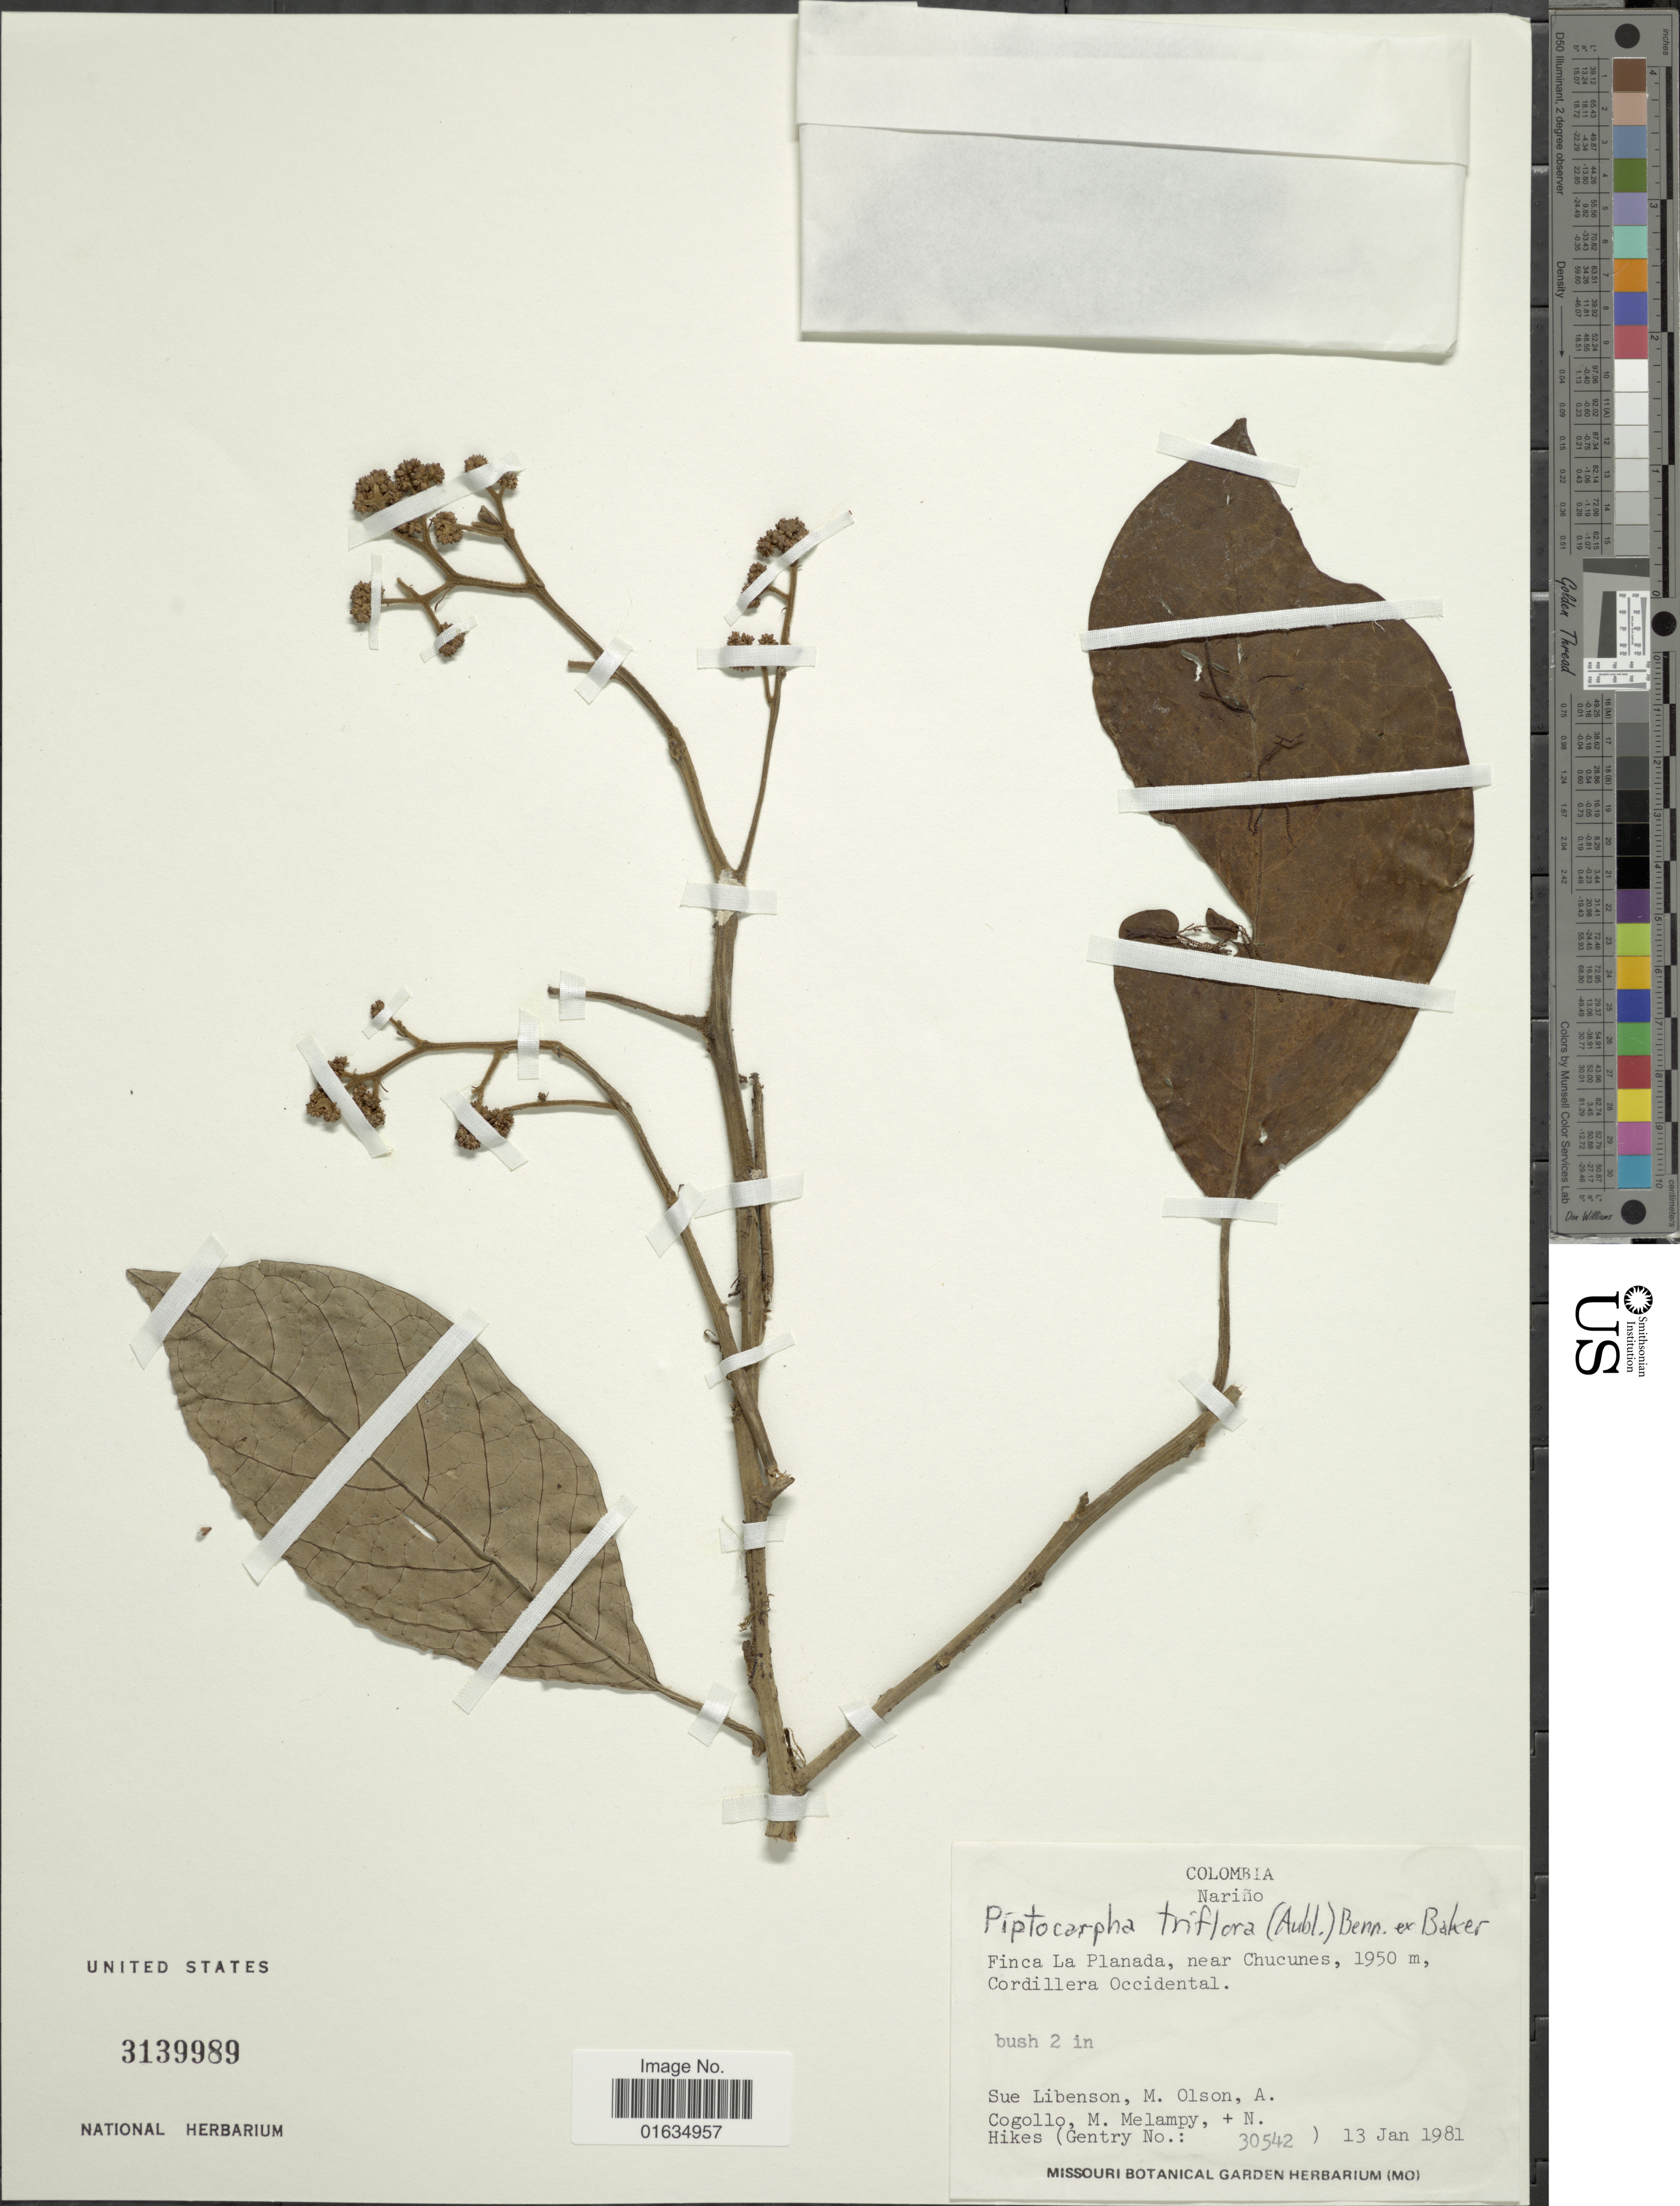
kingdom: Plantae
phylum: Tracheophyta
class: Magnoliopsida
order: Asterales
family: Asteraceae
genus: Critoniopsis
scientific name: Critoniopsis ursicola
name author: (Cuatrec.) H. Rob.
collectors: S. Libenson, M. Olson, A. Cogollo, M. Melampy & N. Hikes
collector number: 30542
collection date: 1981-01-13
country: Colombia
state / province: Nariño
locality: Finca La Planada, near Chucunes, Cordillera Occidental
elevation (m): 1950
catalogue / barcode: US 3139989